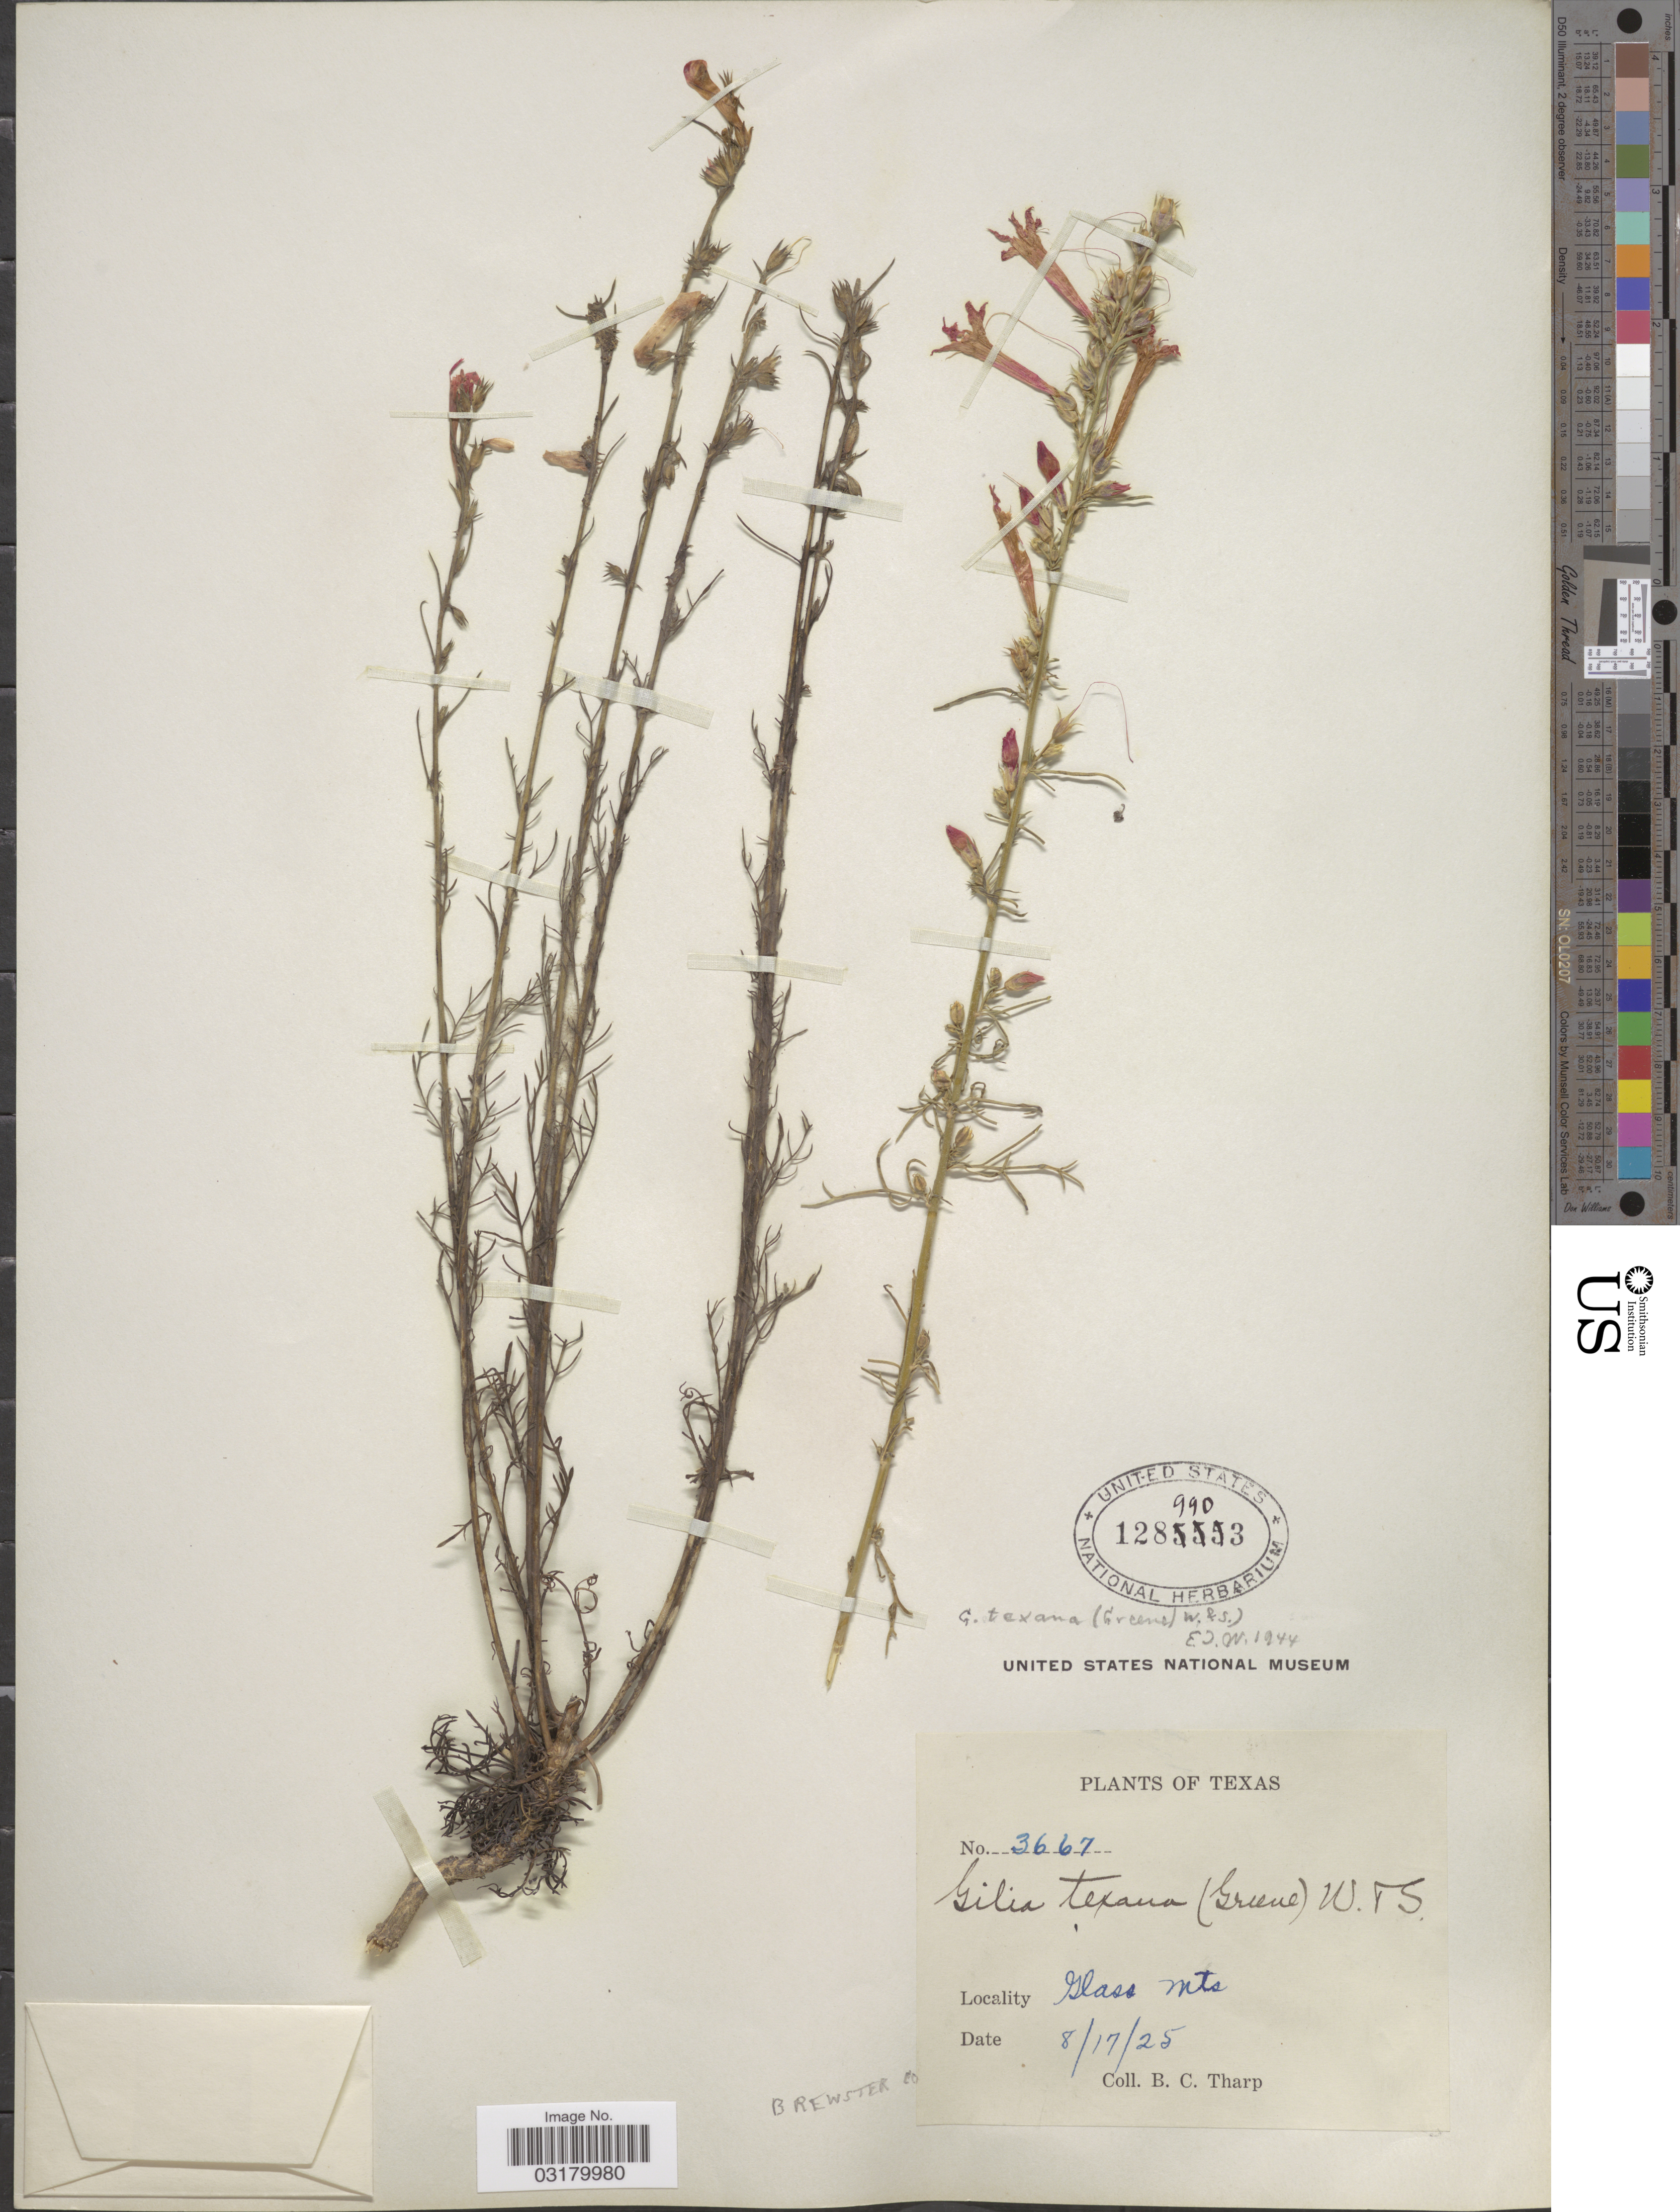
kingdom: Plantae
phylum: Tracheophyta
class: Magnoliopsida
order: Ericales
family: Polemoniaceae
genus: Ipomopsis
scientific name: Ipomopsis aggregata subsp. formosissima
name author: (Greene) Wherry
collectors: B. C. Tharp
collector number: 3667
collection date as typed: Transcribed d/m/y: 17/8/25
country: United States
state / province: Texas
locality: Glass Mts. Brewster Co.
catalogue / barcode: US 1289903